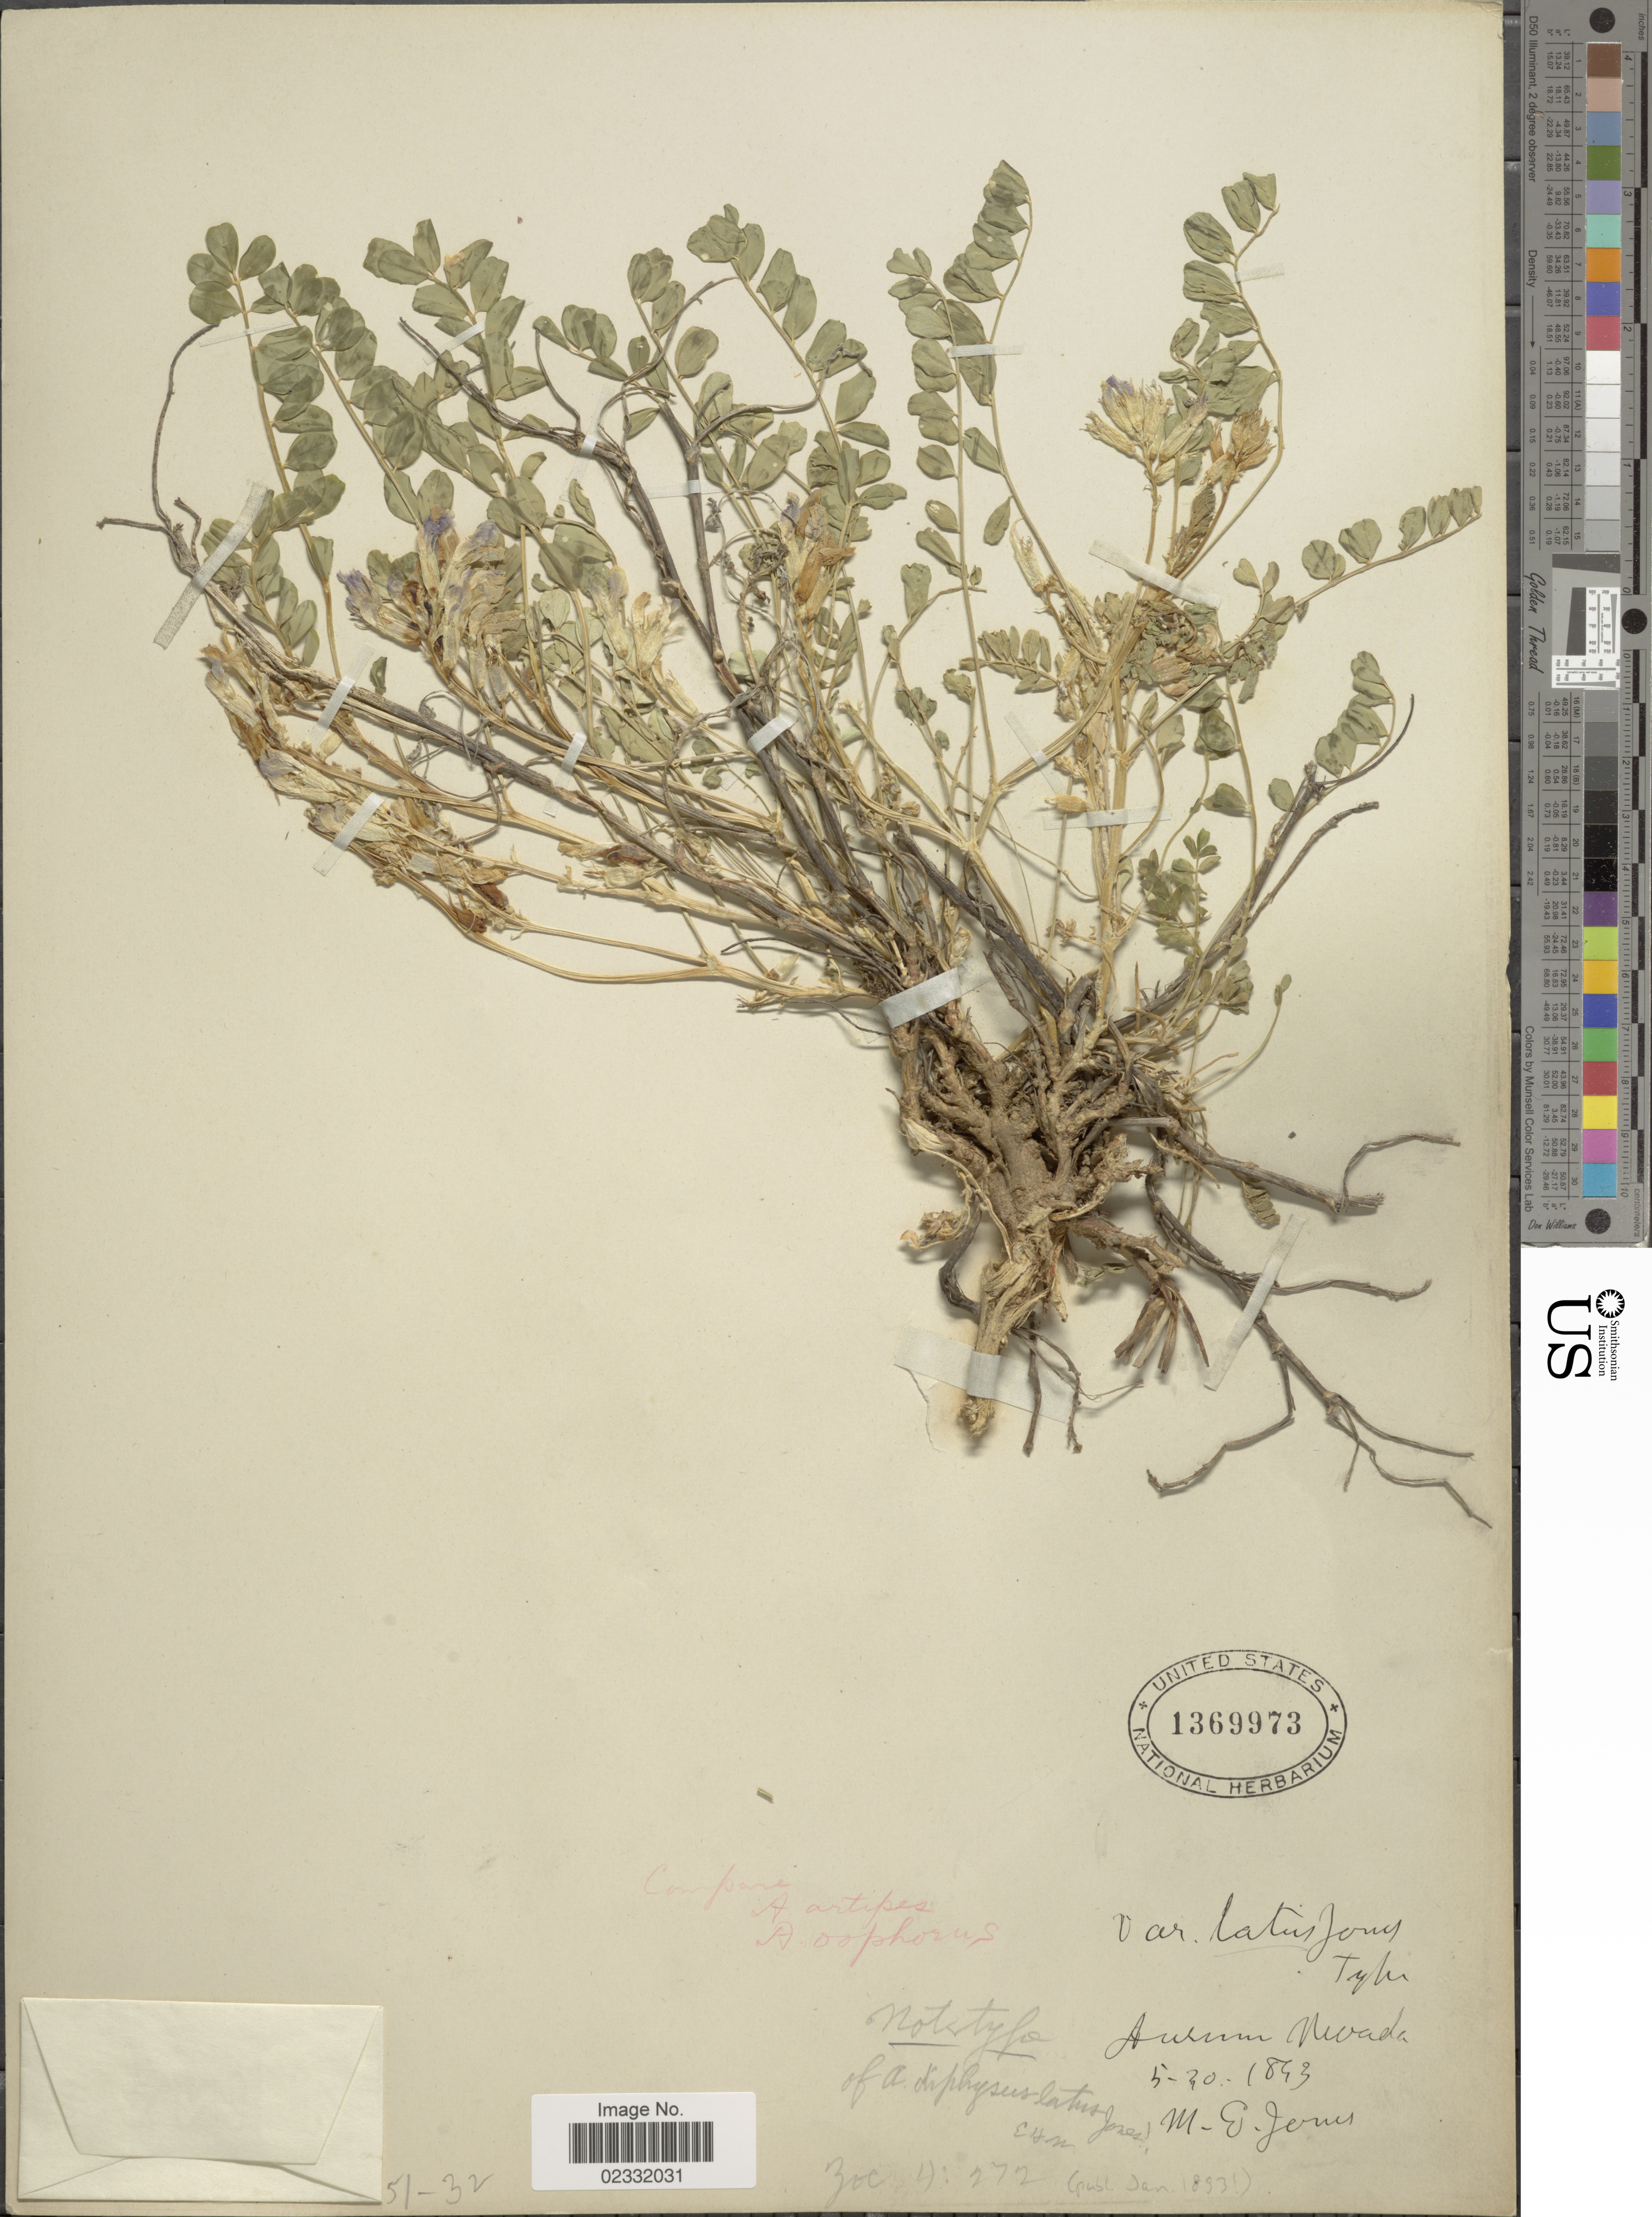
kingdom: Plantae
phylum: Tracheophyta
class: Magnoliopsida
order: Fabales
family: Fabaceae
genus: Astragalus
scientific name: Astragalus latus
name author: Zarre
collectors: M. E. Jones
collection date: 1843-05-30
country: United States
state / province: Nevada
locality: Aurum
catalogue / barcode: US 1369973